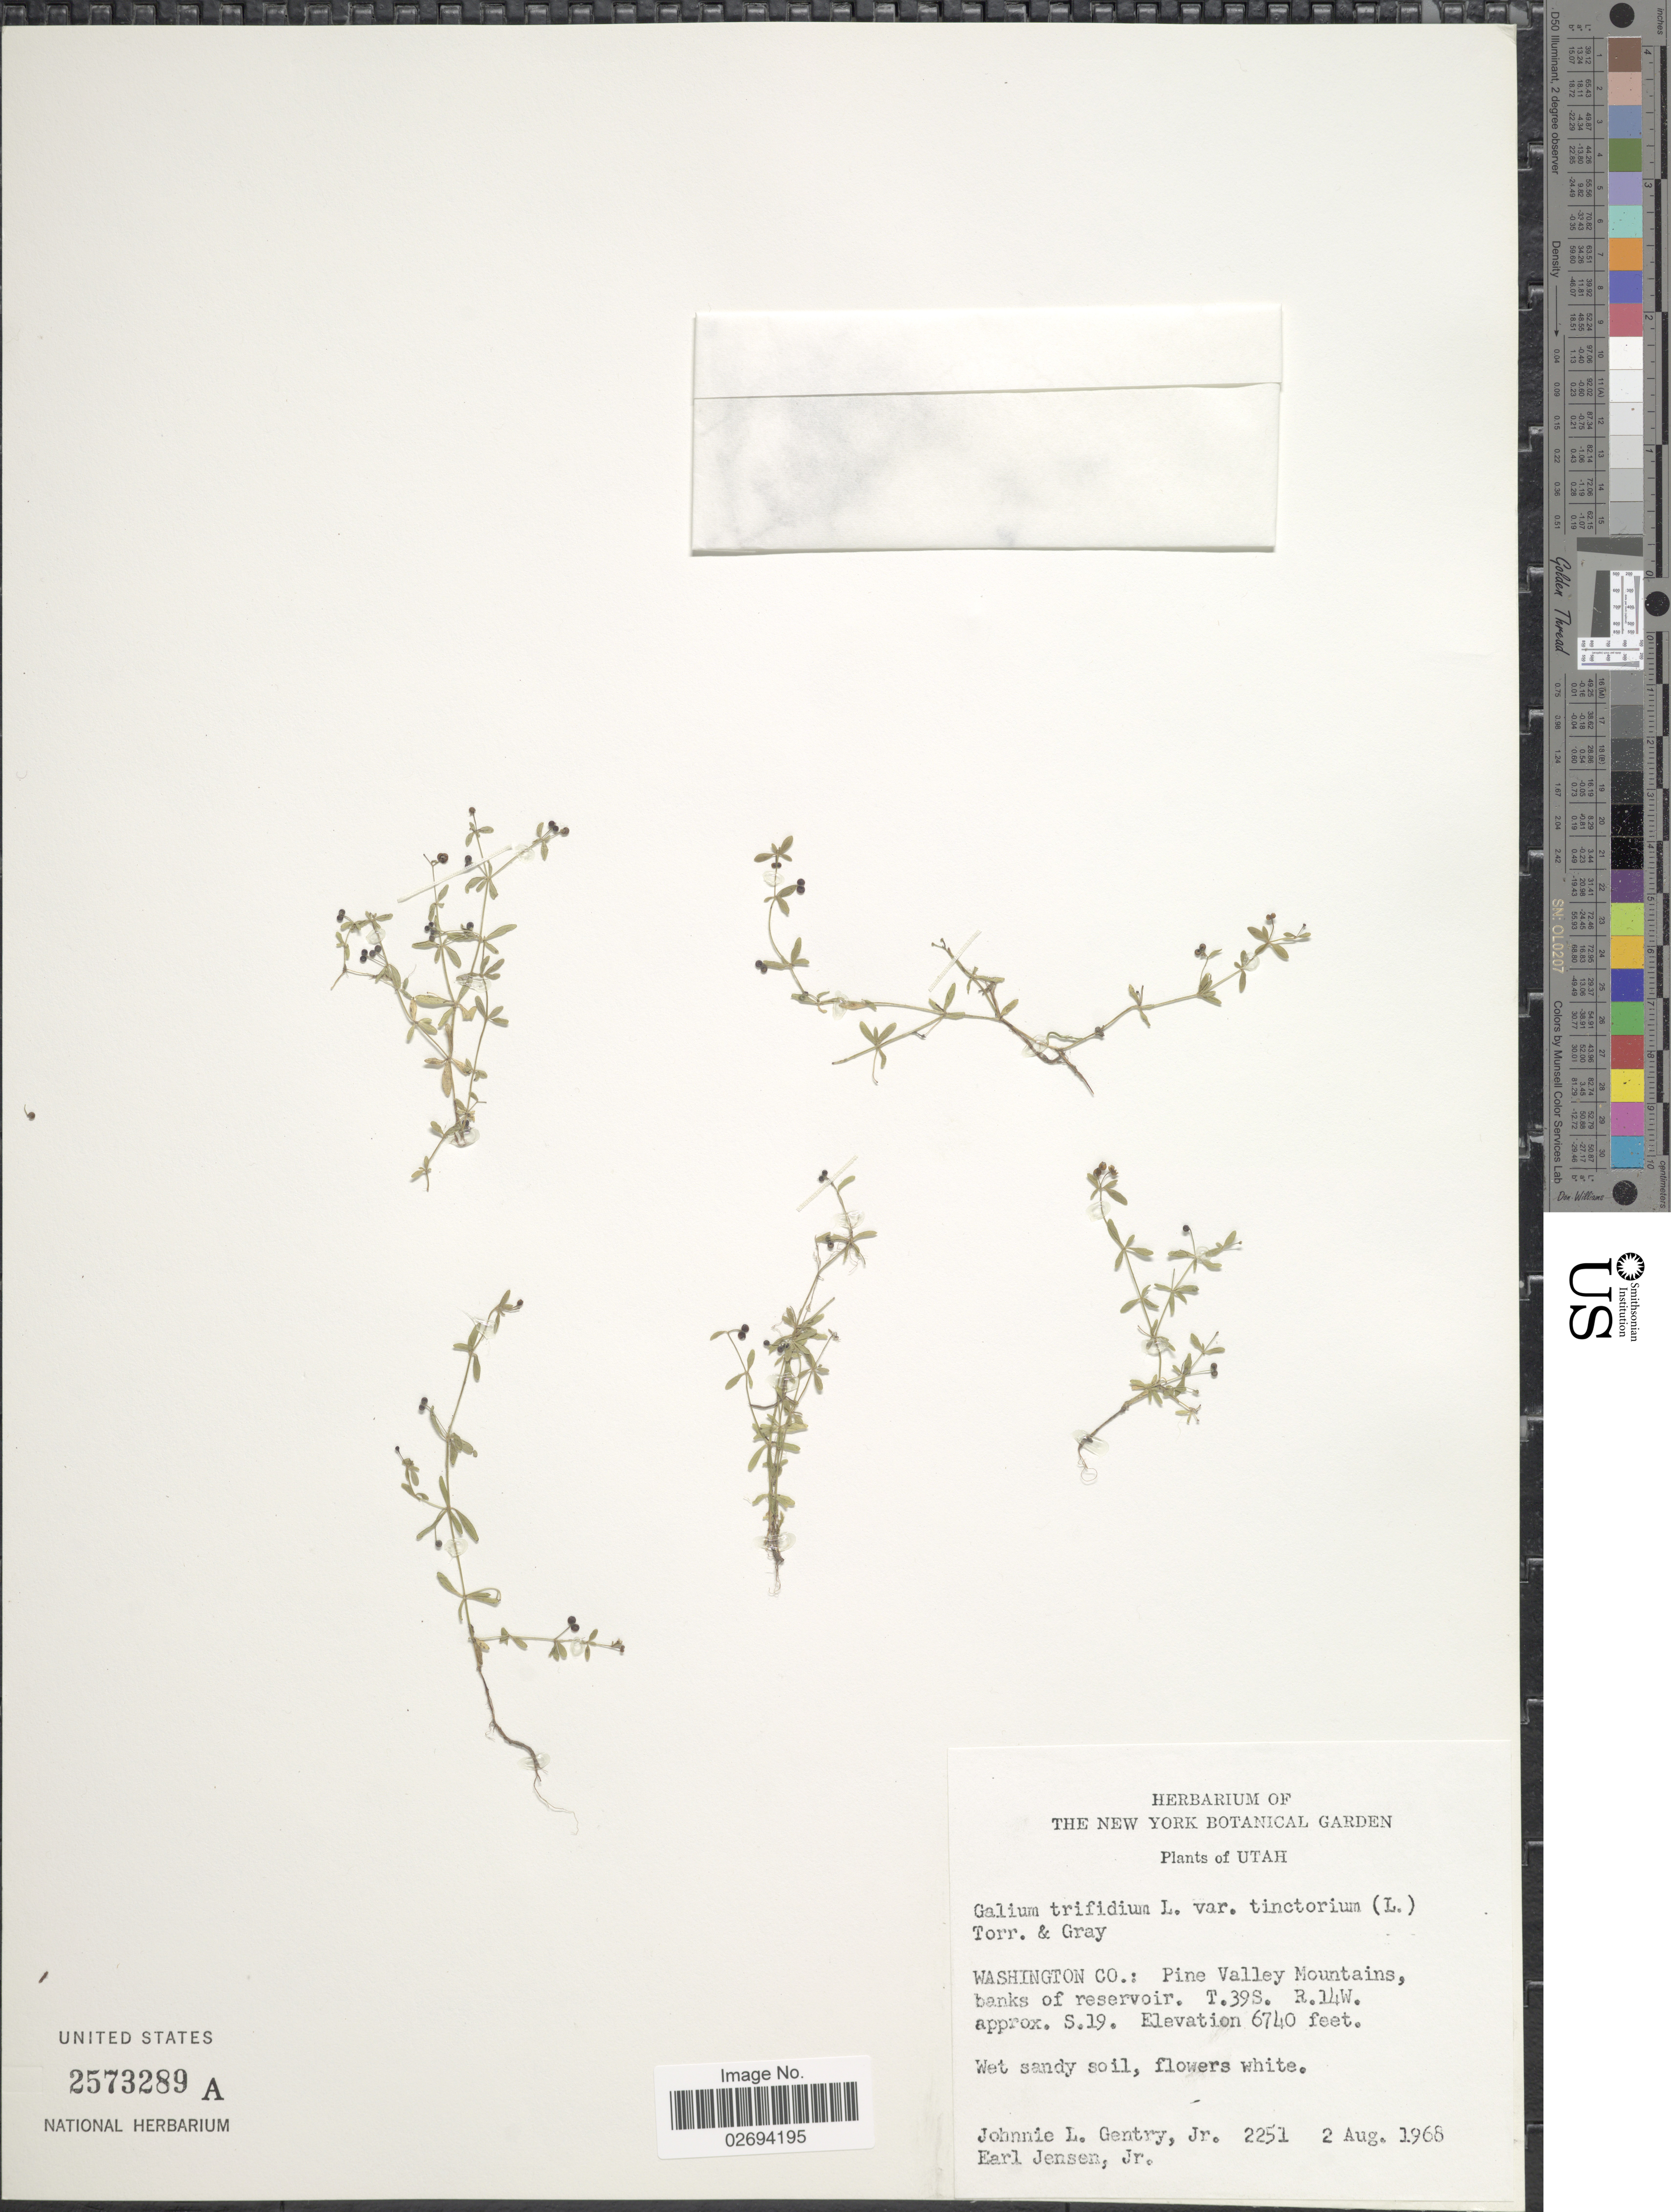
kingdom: Plantae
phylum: Tracheophyta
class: Magnoliopsida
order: Gentianales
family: Rubiaceae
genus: Galium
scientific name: Galium trifidum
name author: L.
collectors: J. L. Gentry & E. Jensen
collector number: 2251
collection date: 1968-08-02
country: United States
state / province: Utah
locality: Washington Co.: Pine Valley Mountains, banks of reservoir, T.398S. R.14W. approx. S.19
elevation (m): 2054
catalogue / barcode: US 2573289A